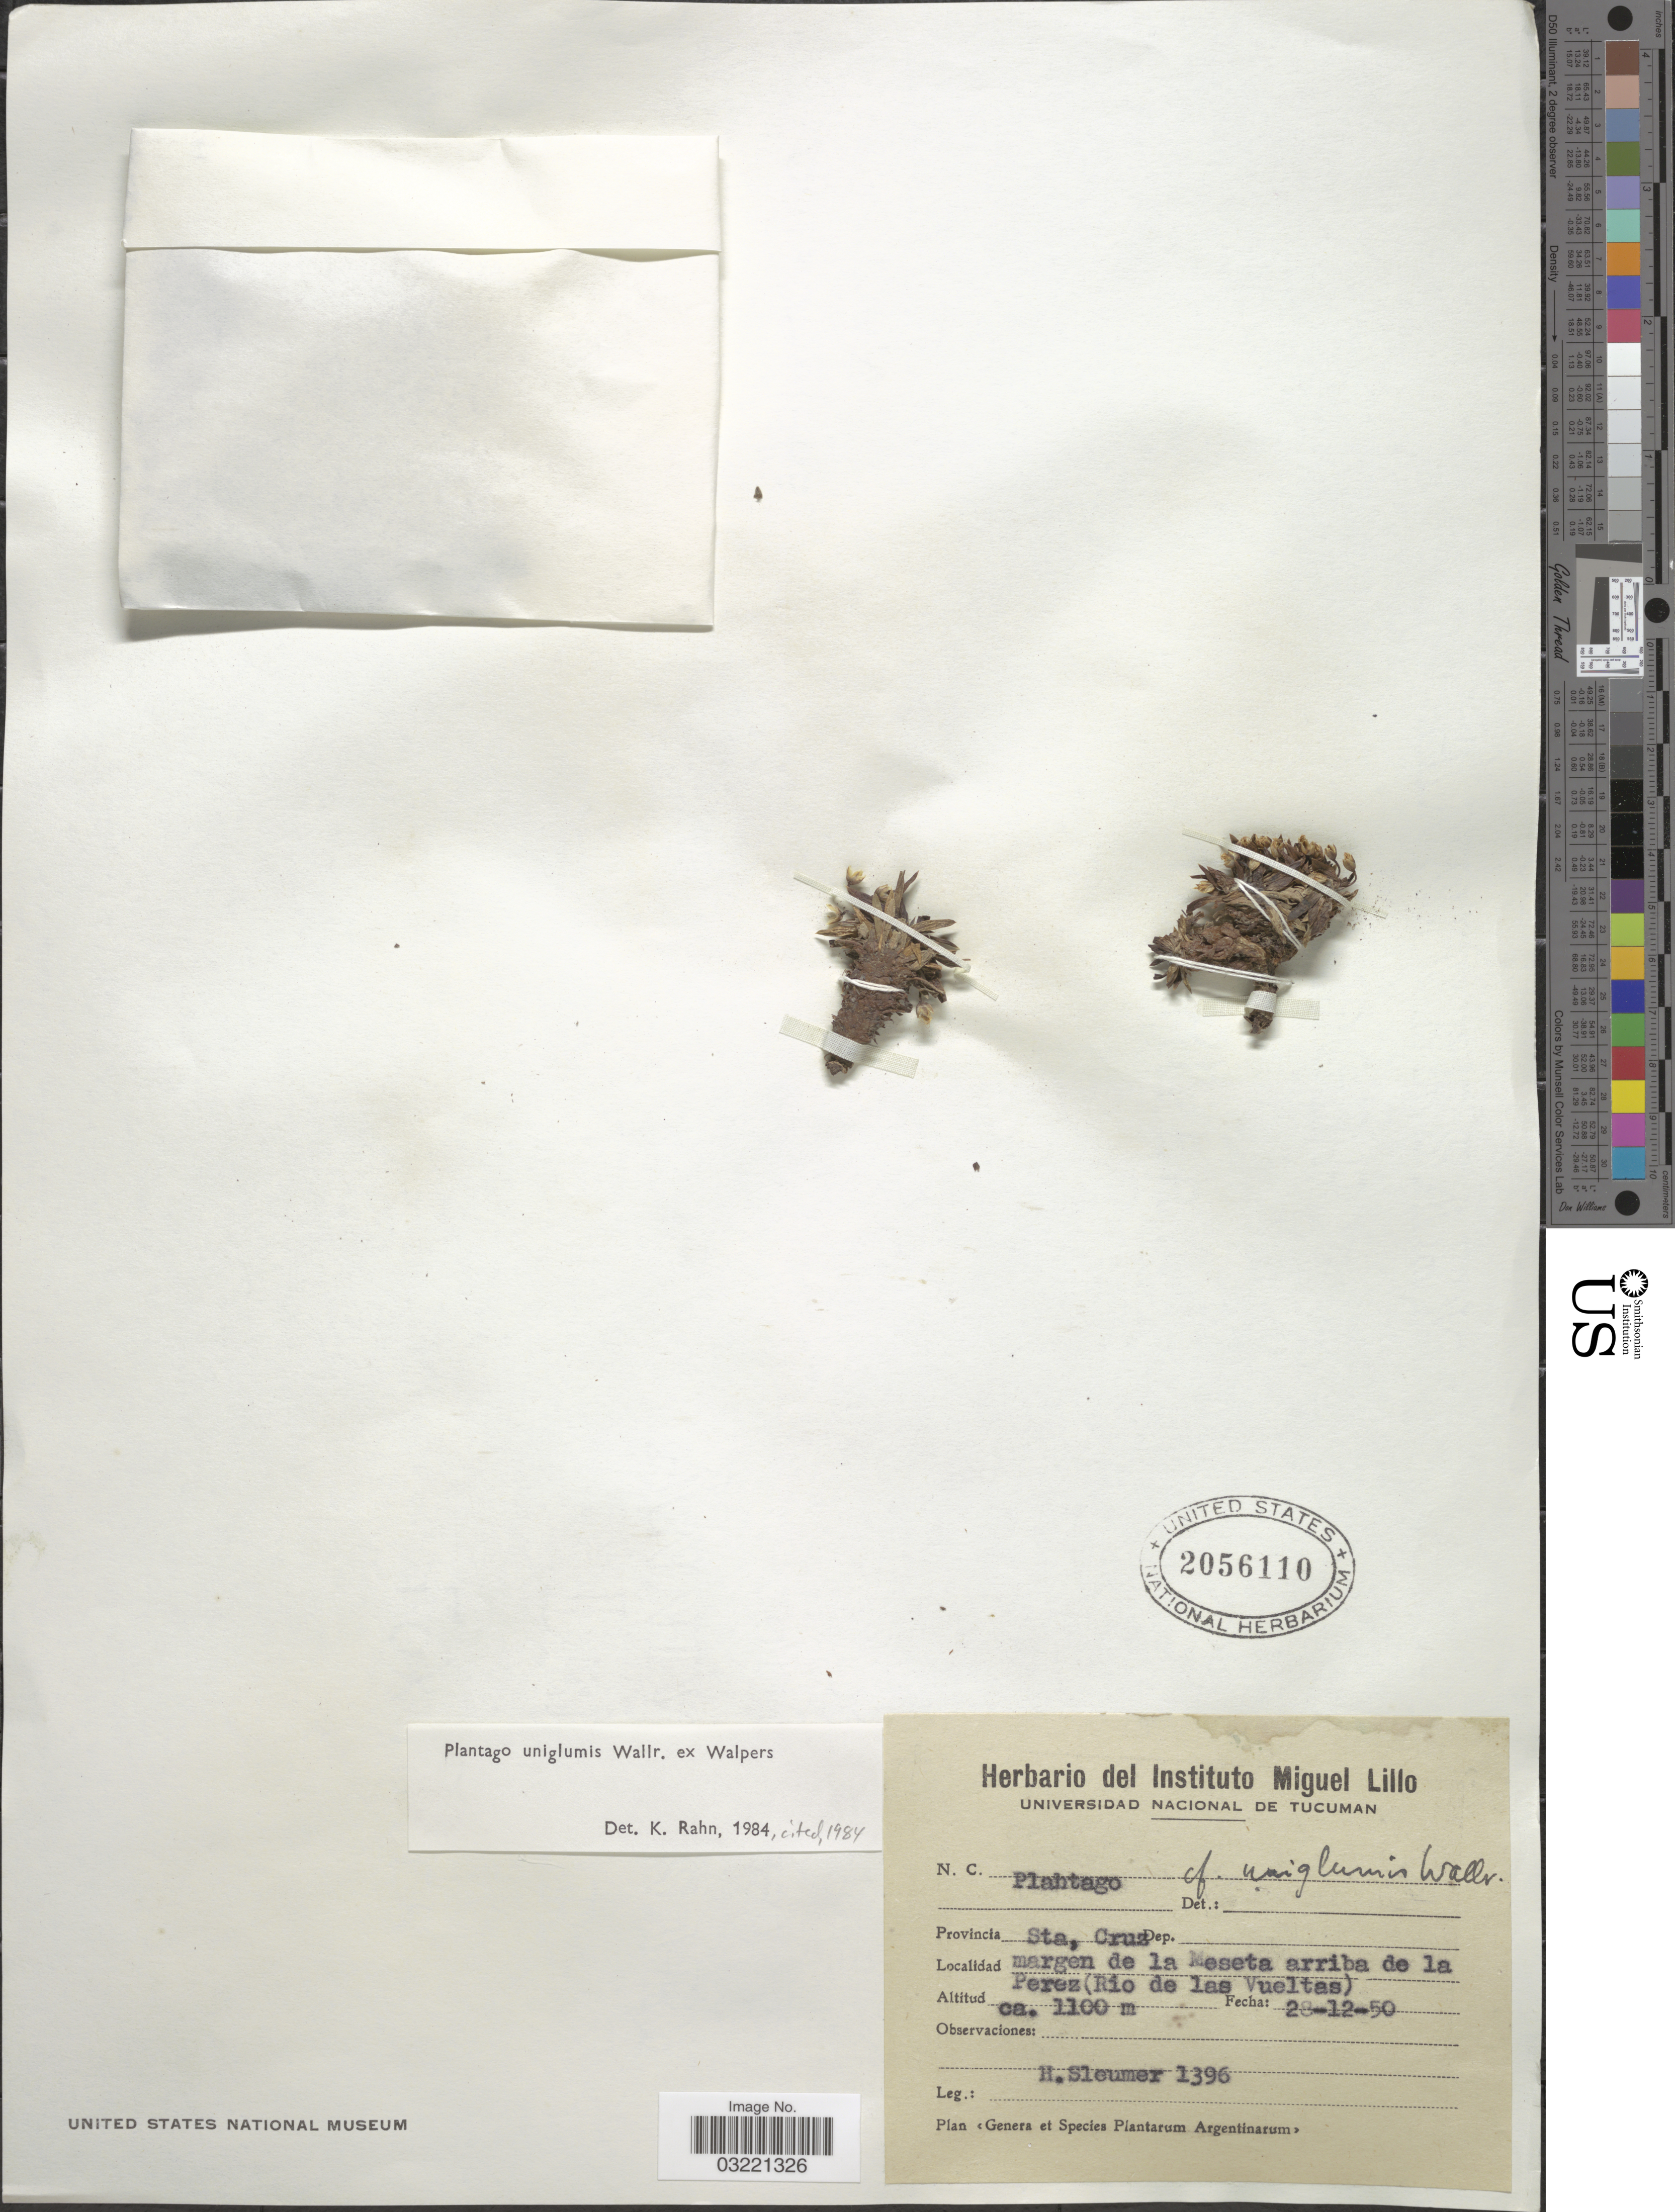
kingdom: Plantae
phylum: Tracheophyta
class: Magnoliopsida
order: Lamiales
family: Plantaginaceae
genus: Plantago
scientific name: Plantago uniglumis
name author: Wallr. ex Walp.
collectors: H. O. Sleumer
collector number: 1396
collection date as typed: Transcribed d/m/y: 28/12/50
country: Argentina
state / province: Santa Cruz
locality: Margen de la Meseta arriba de la Perez (Rio de las Vueltas).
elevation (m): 1100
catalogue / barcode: US 2056110